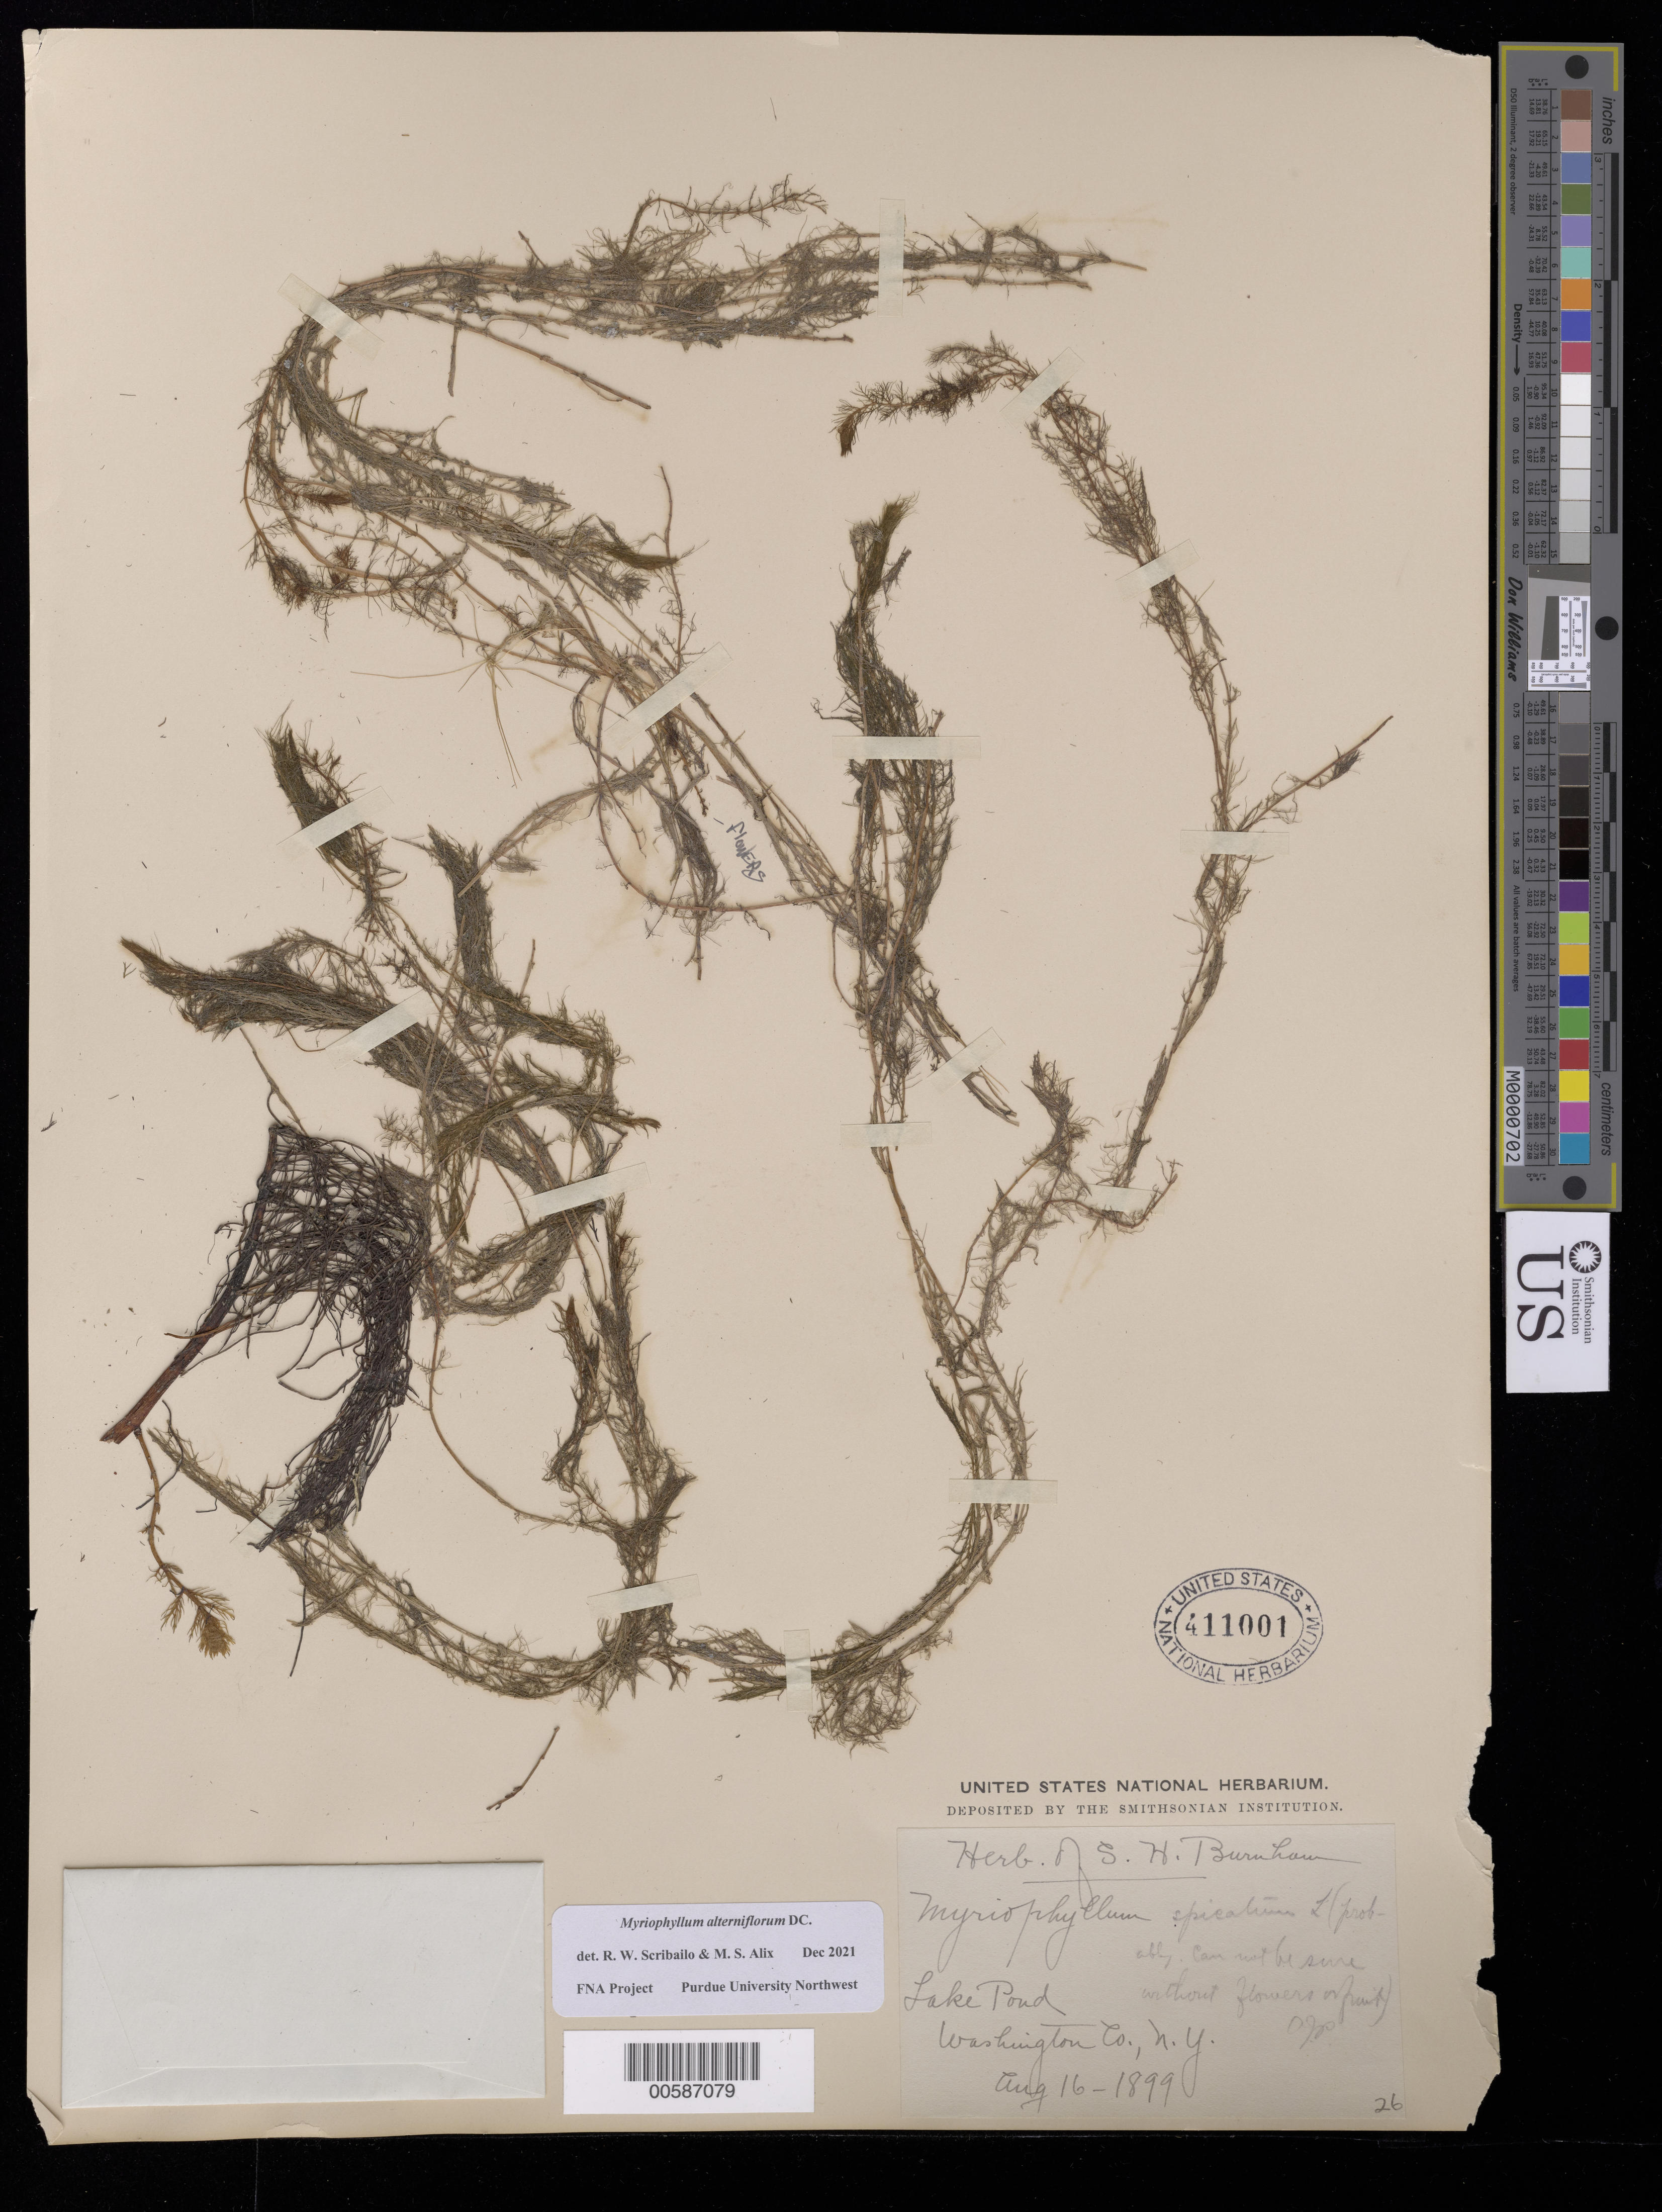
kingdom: Plantae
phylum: Tracheophyta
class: Magnoliopsida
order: Saxifragales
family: Haloragaceae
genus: Myriophyllum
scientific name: Myriophyllum alterniflorum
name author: DC.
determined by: Scribailo, R. W.; Alix, M. S.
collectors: S. Burnham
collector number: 26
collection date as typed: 16 Aug 1899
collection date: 1899-08-16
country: United States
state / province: New York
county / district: Washington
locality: Lake Pond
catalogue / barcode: US 411001